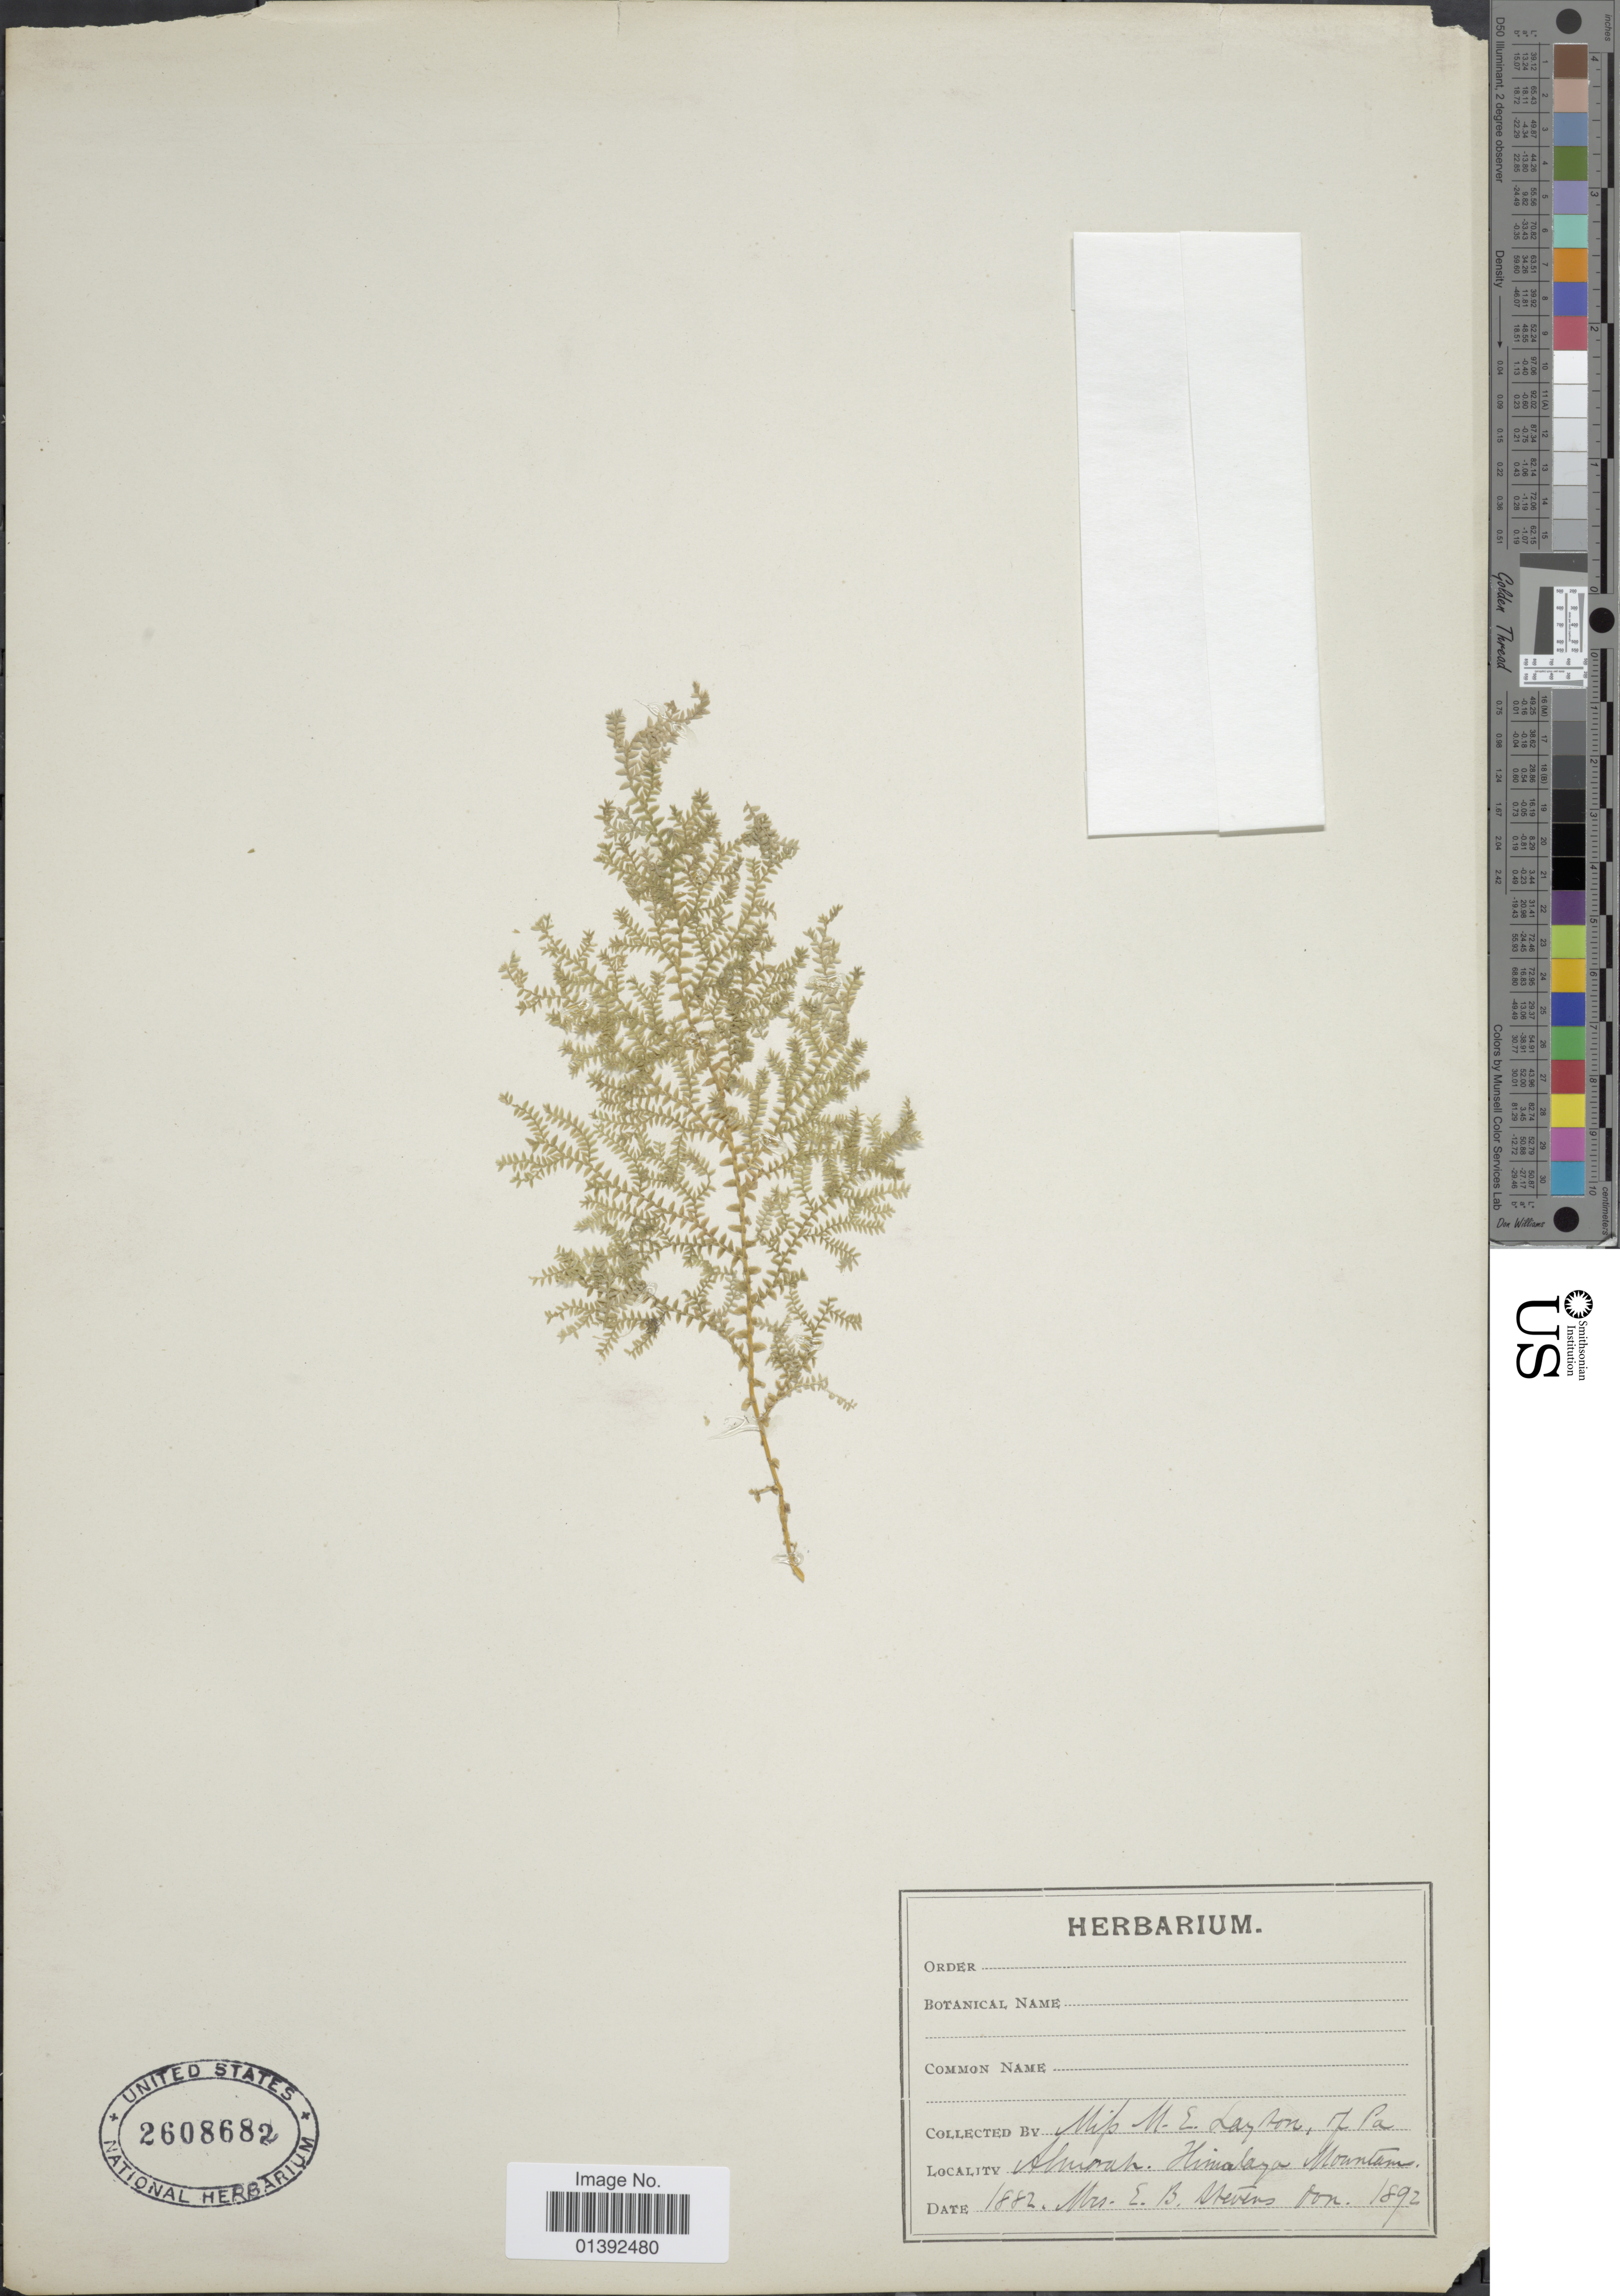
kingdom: Plantae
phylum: Tracheophyta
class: Lycopodiopsida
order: Selaginellales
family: Selaginellaceae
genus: Selaginella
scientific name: Selaginella sp.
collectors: M. Layton & E. Stevens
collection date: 1882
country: India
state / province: Uttarakhand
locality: Almorah Himalaya Mountain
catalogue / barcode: US 2608682